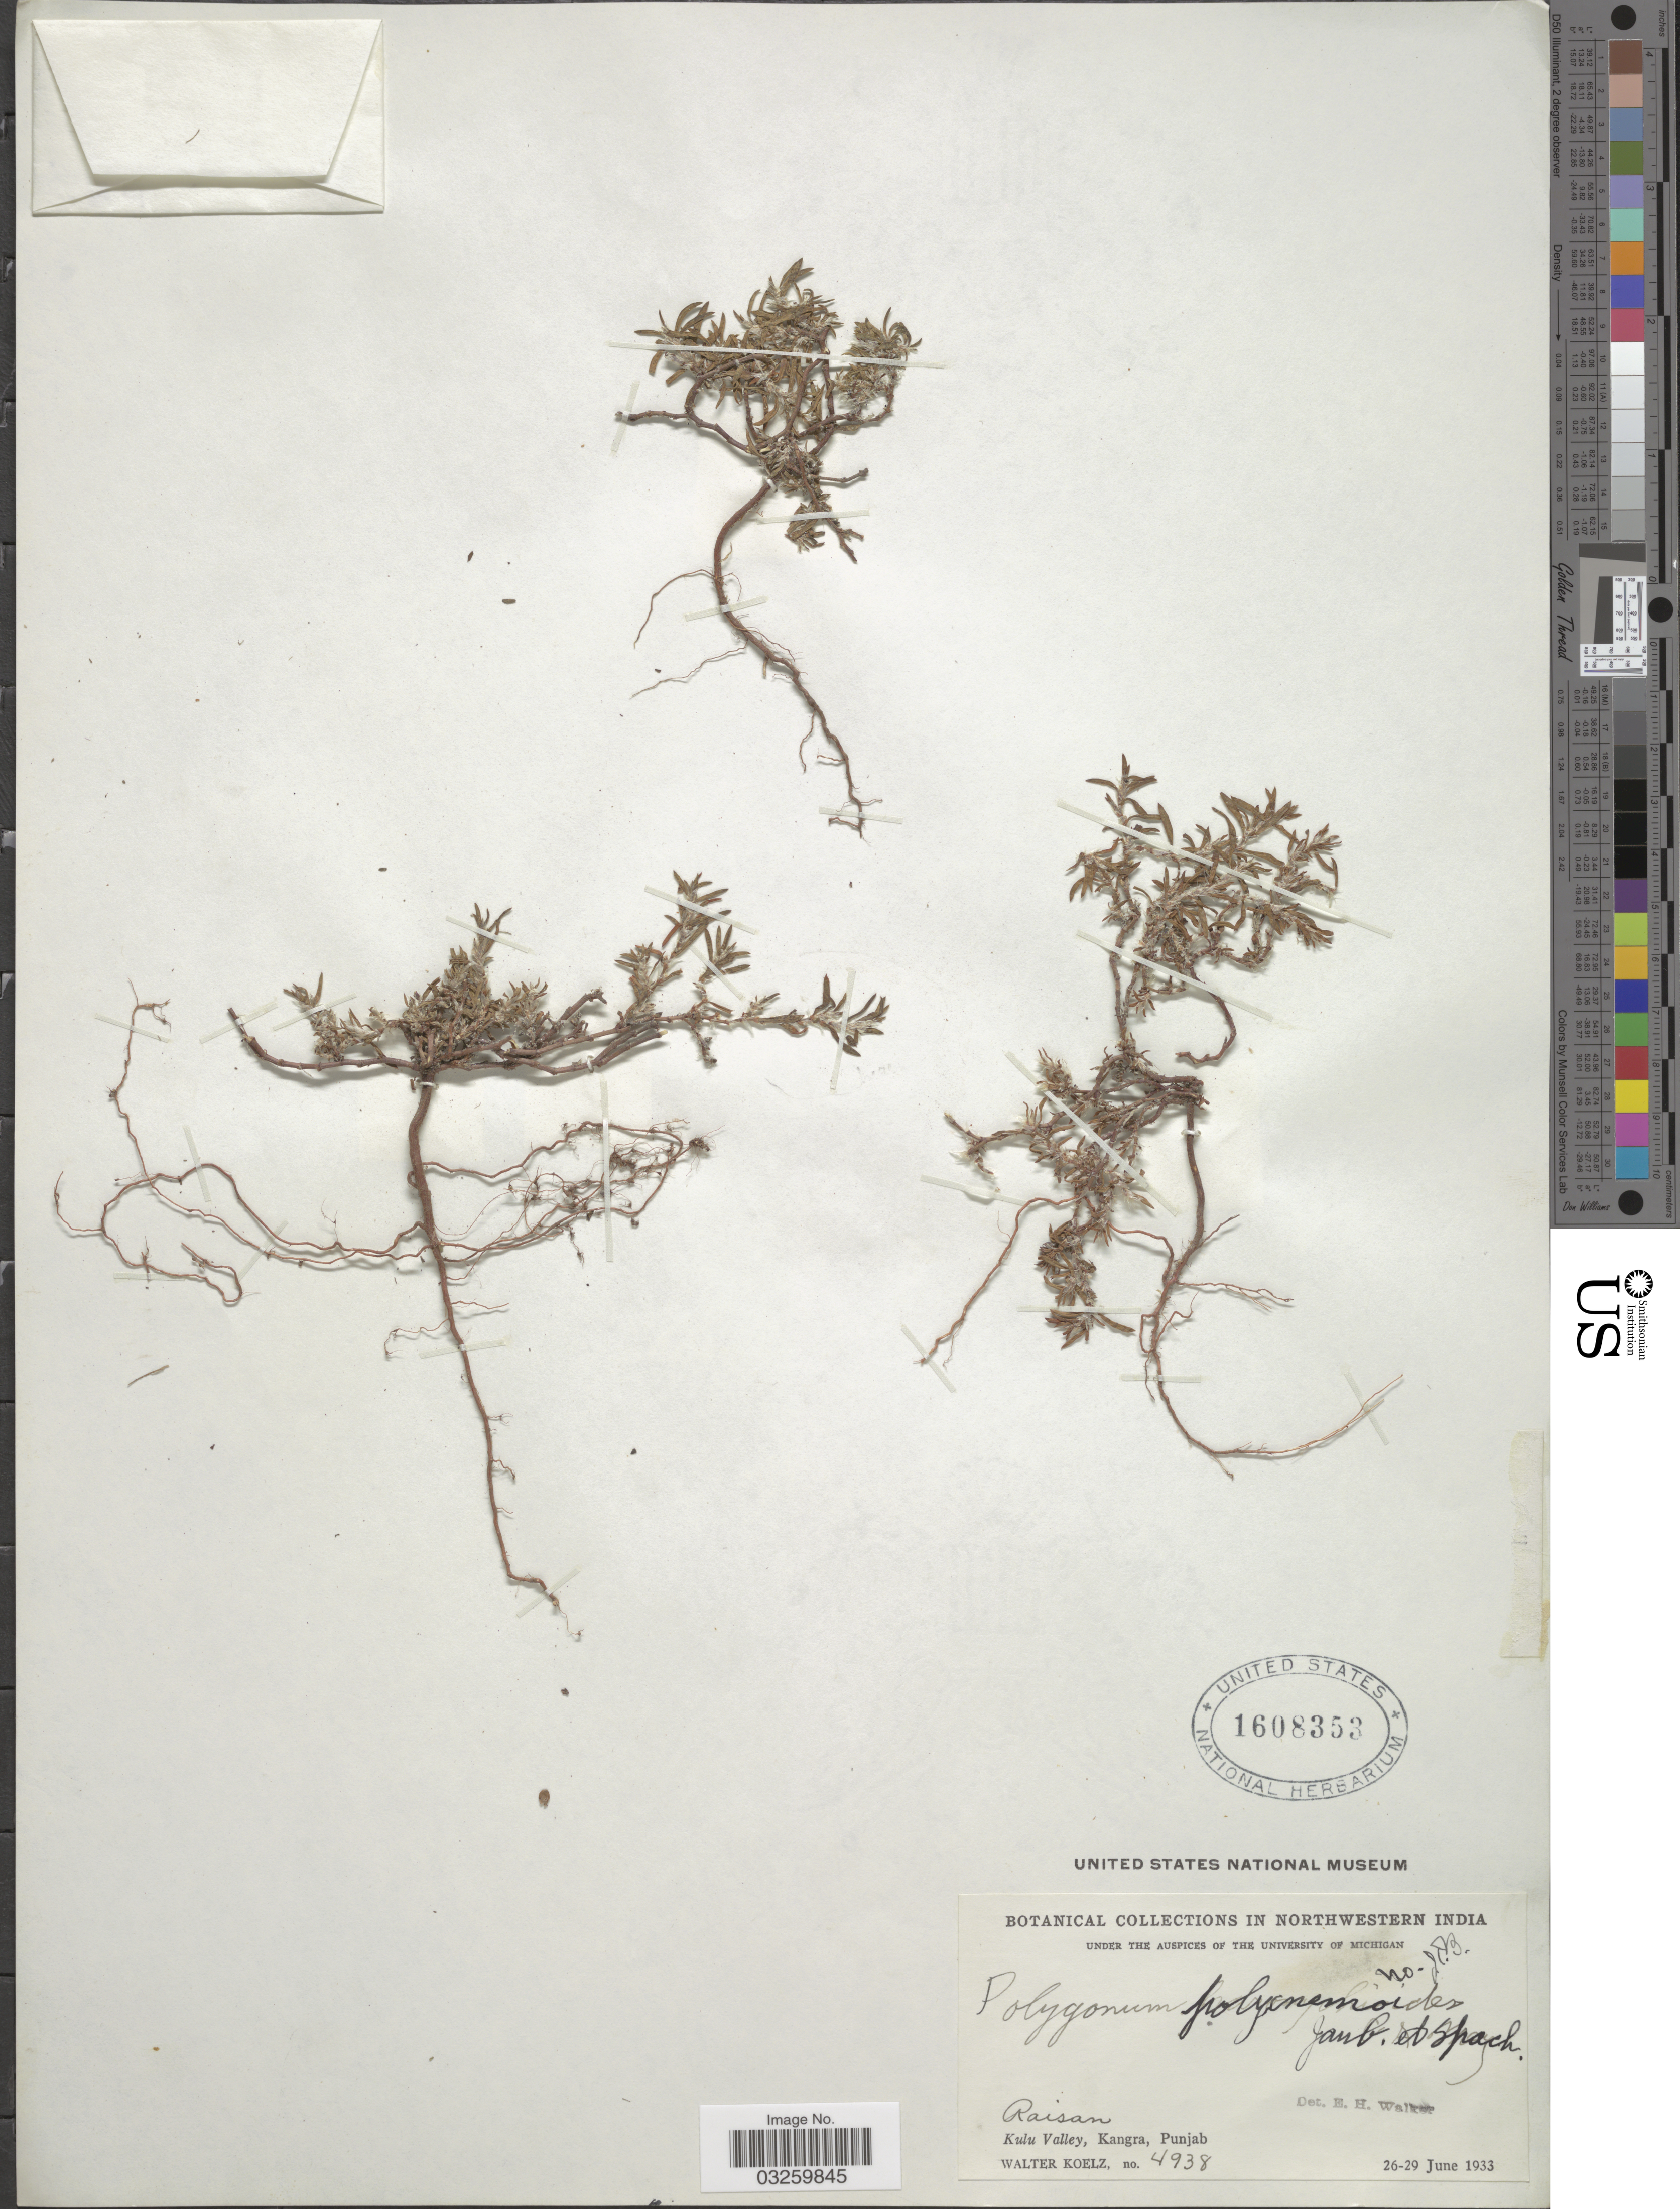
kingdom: Plantae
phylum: Tracheophyta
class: Magnoliopsida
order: Caryophyllales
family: Polygonaceae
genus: Polygonum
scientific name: Polygonum sp.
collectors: W. N. Koelz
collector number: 4938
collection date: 1933-06-26/1933-06-29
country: India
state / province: Punjab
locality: Northwestern India. Raisan. Kulu Valley, Kangra.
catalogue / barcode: US 1608353